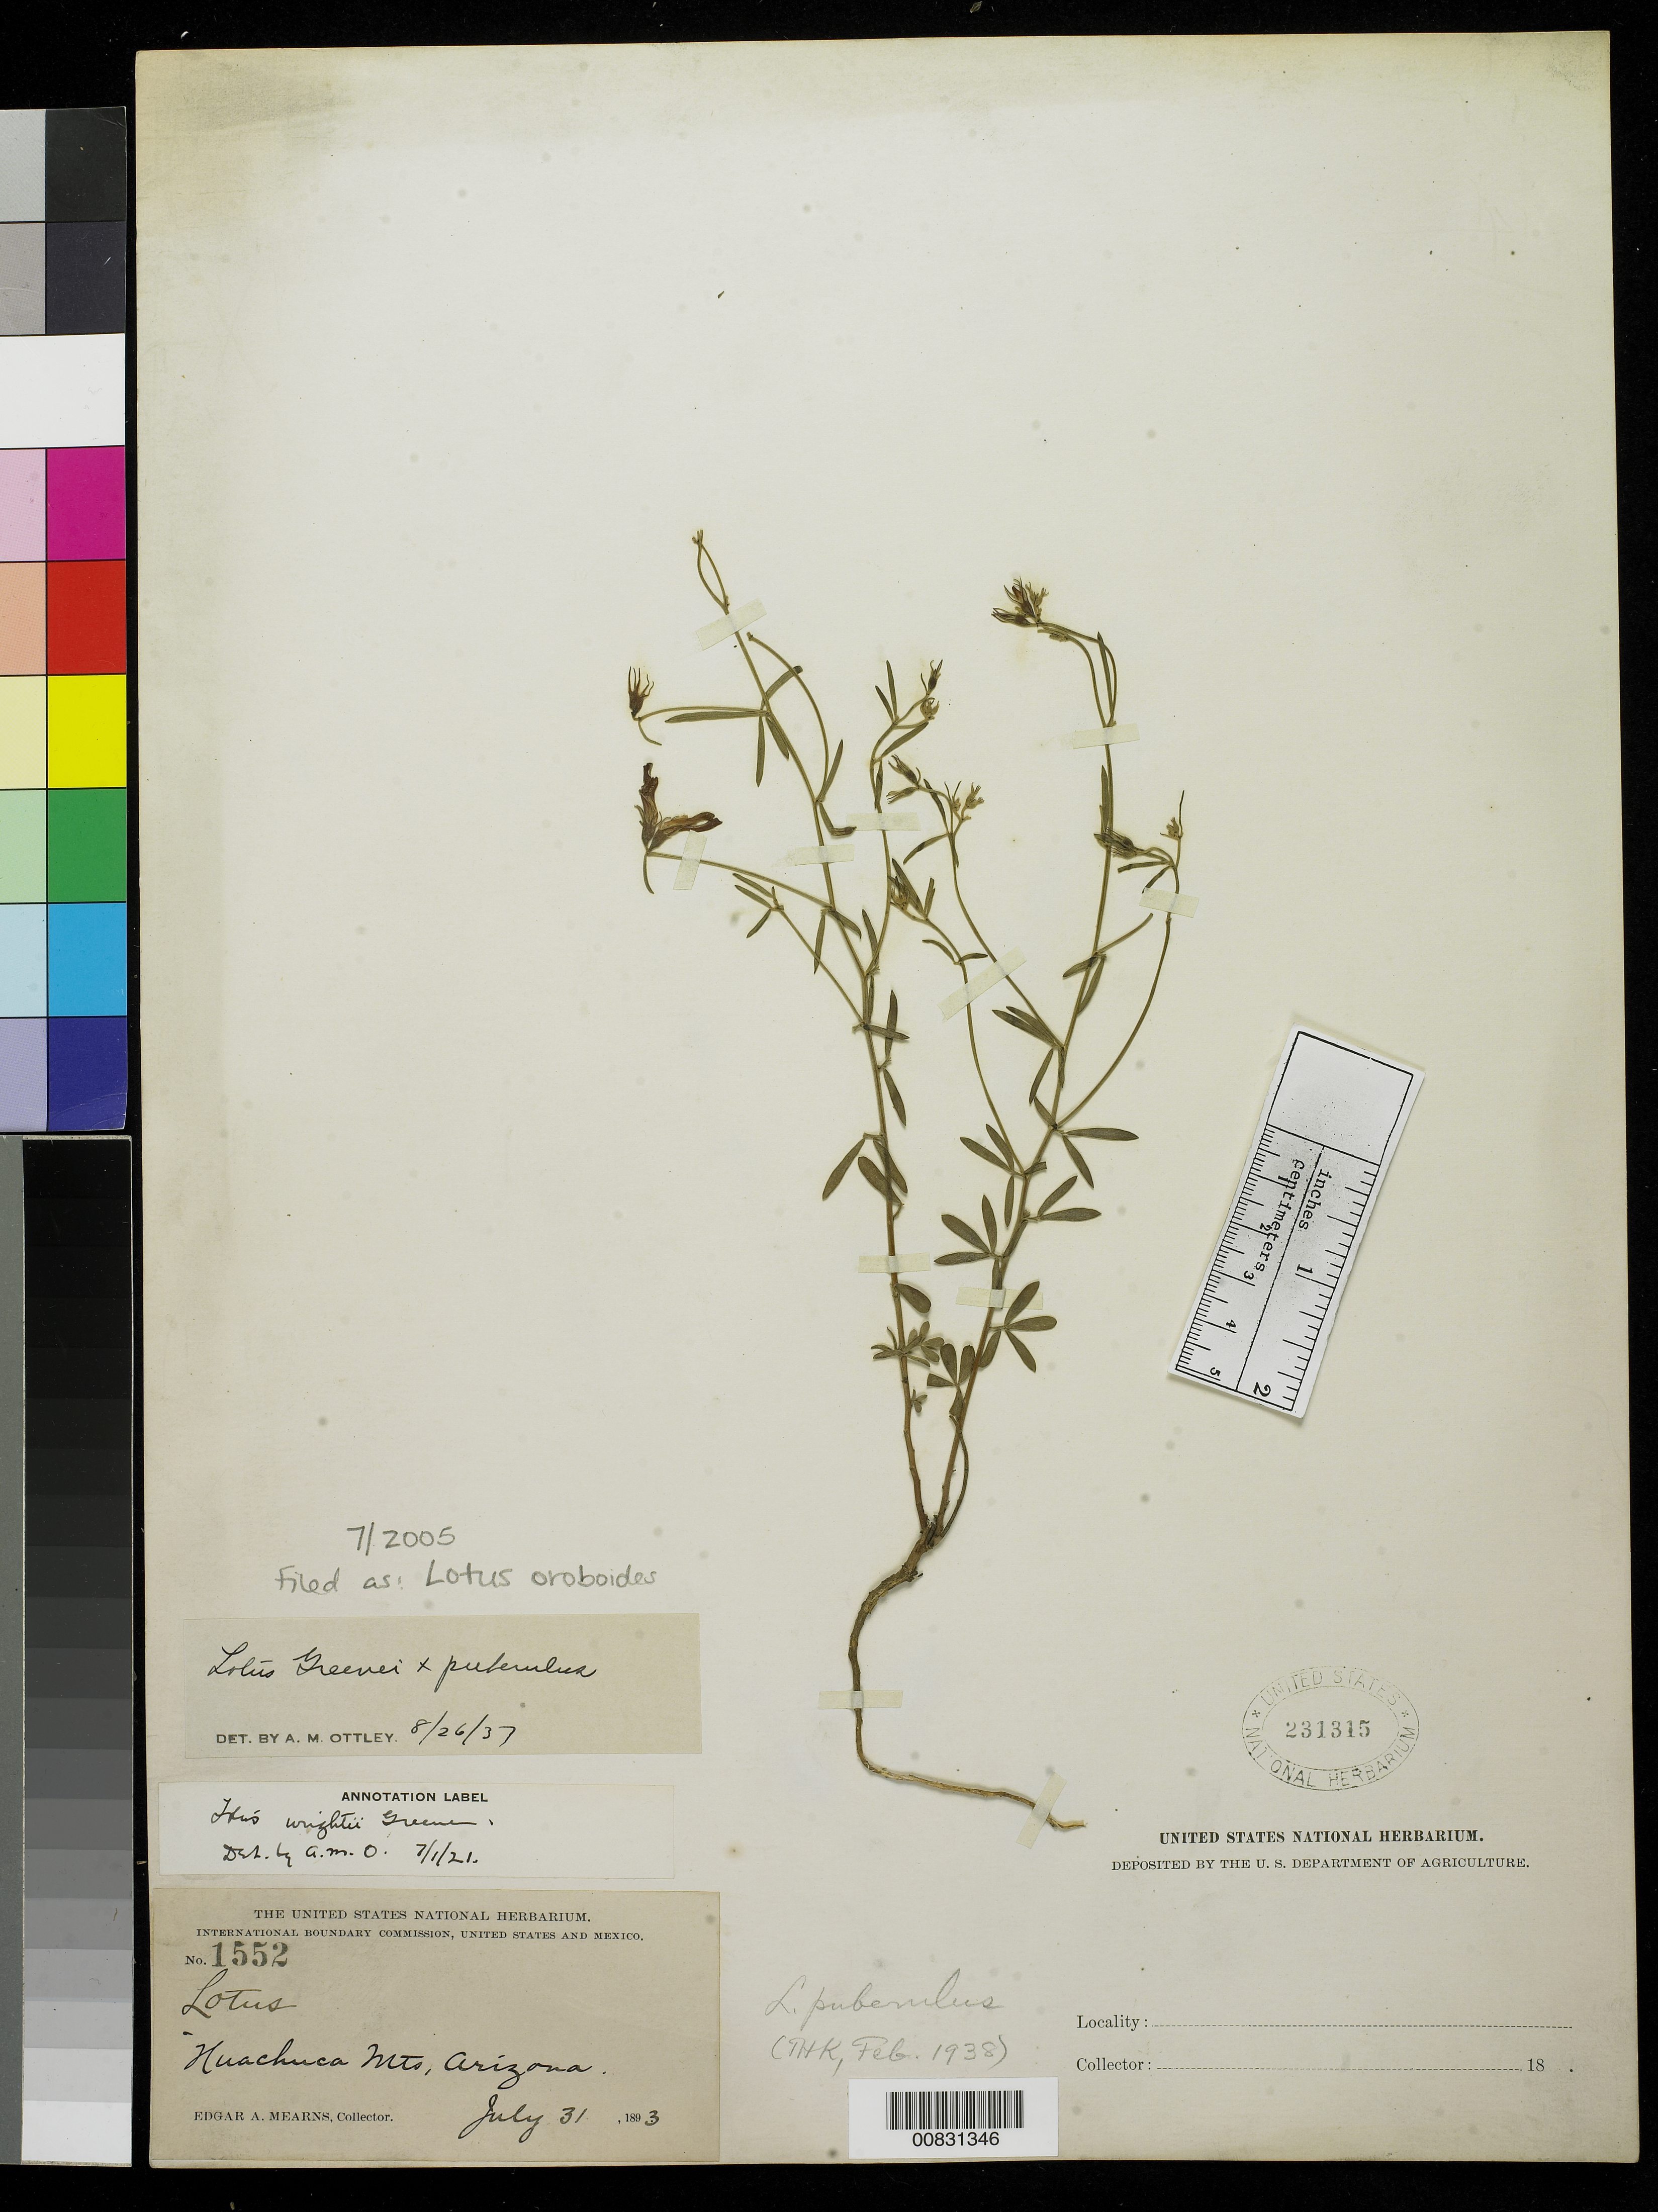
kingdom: Plantae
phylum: Tracheophyta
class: Magnoliopsida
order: Fabales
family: Fabaceae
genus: Ottleya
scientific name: Ottleya oroboides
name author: (Kunth) D.D. Sokoloff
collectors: E. A. Mearns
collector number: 1552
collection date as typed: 31 Jul 1893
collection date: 1893-07-31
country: United States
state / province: Arizona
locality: Huachuca Mts.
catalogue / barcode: US 231315